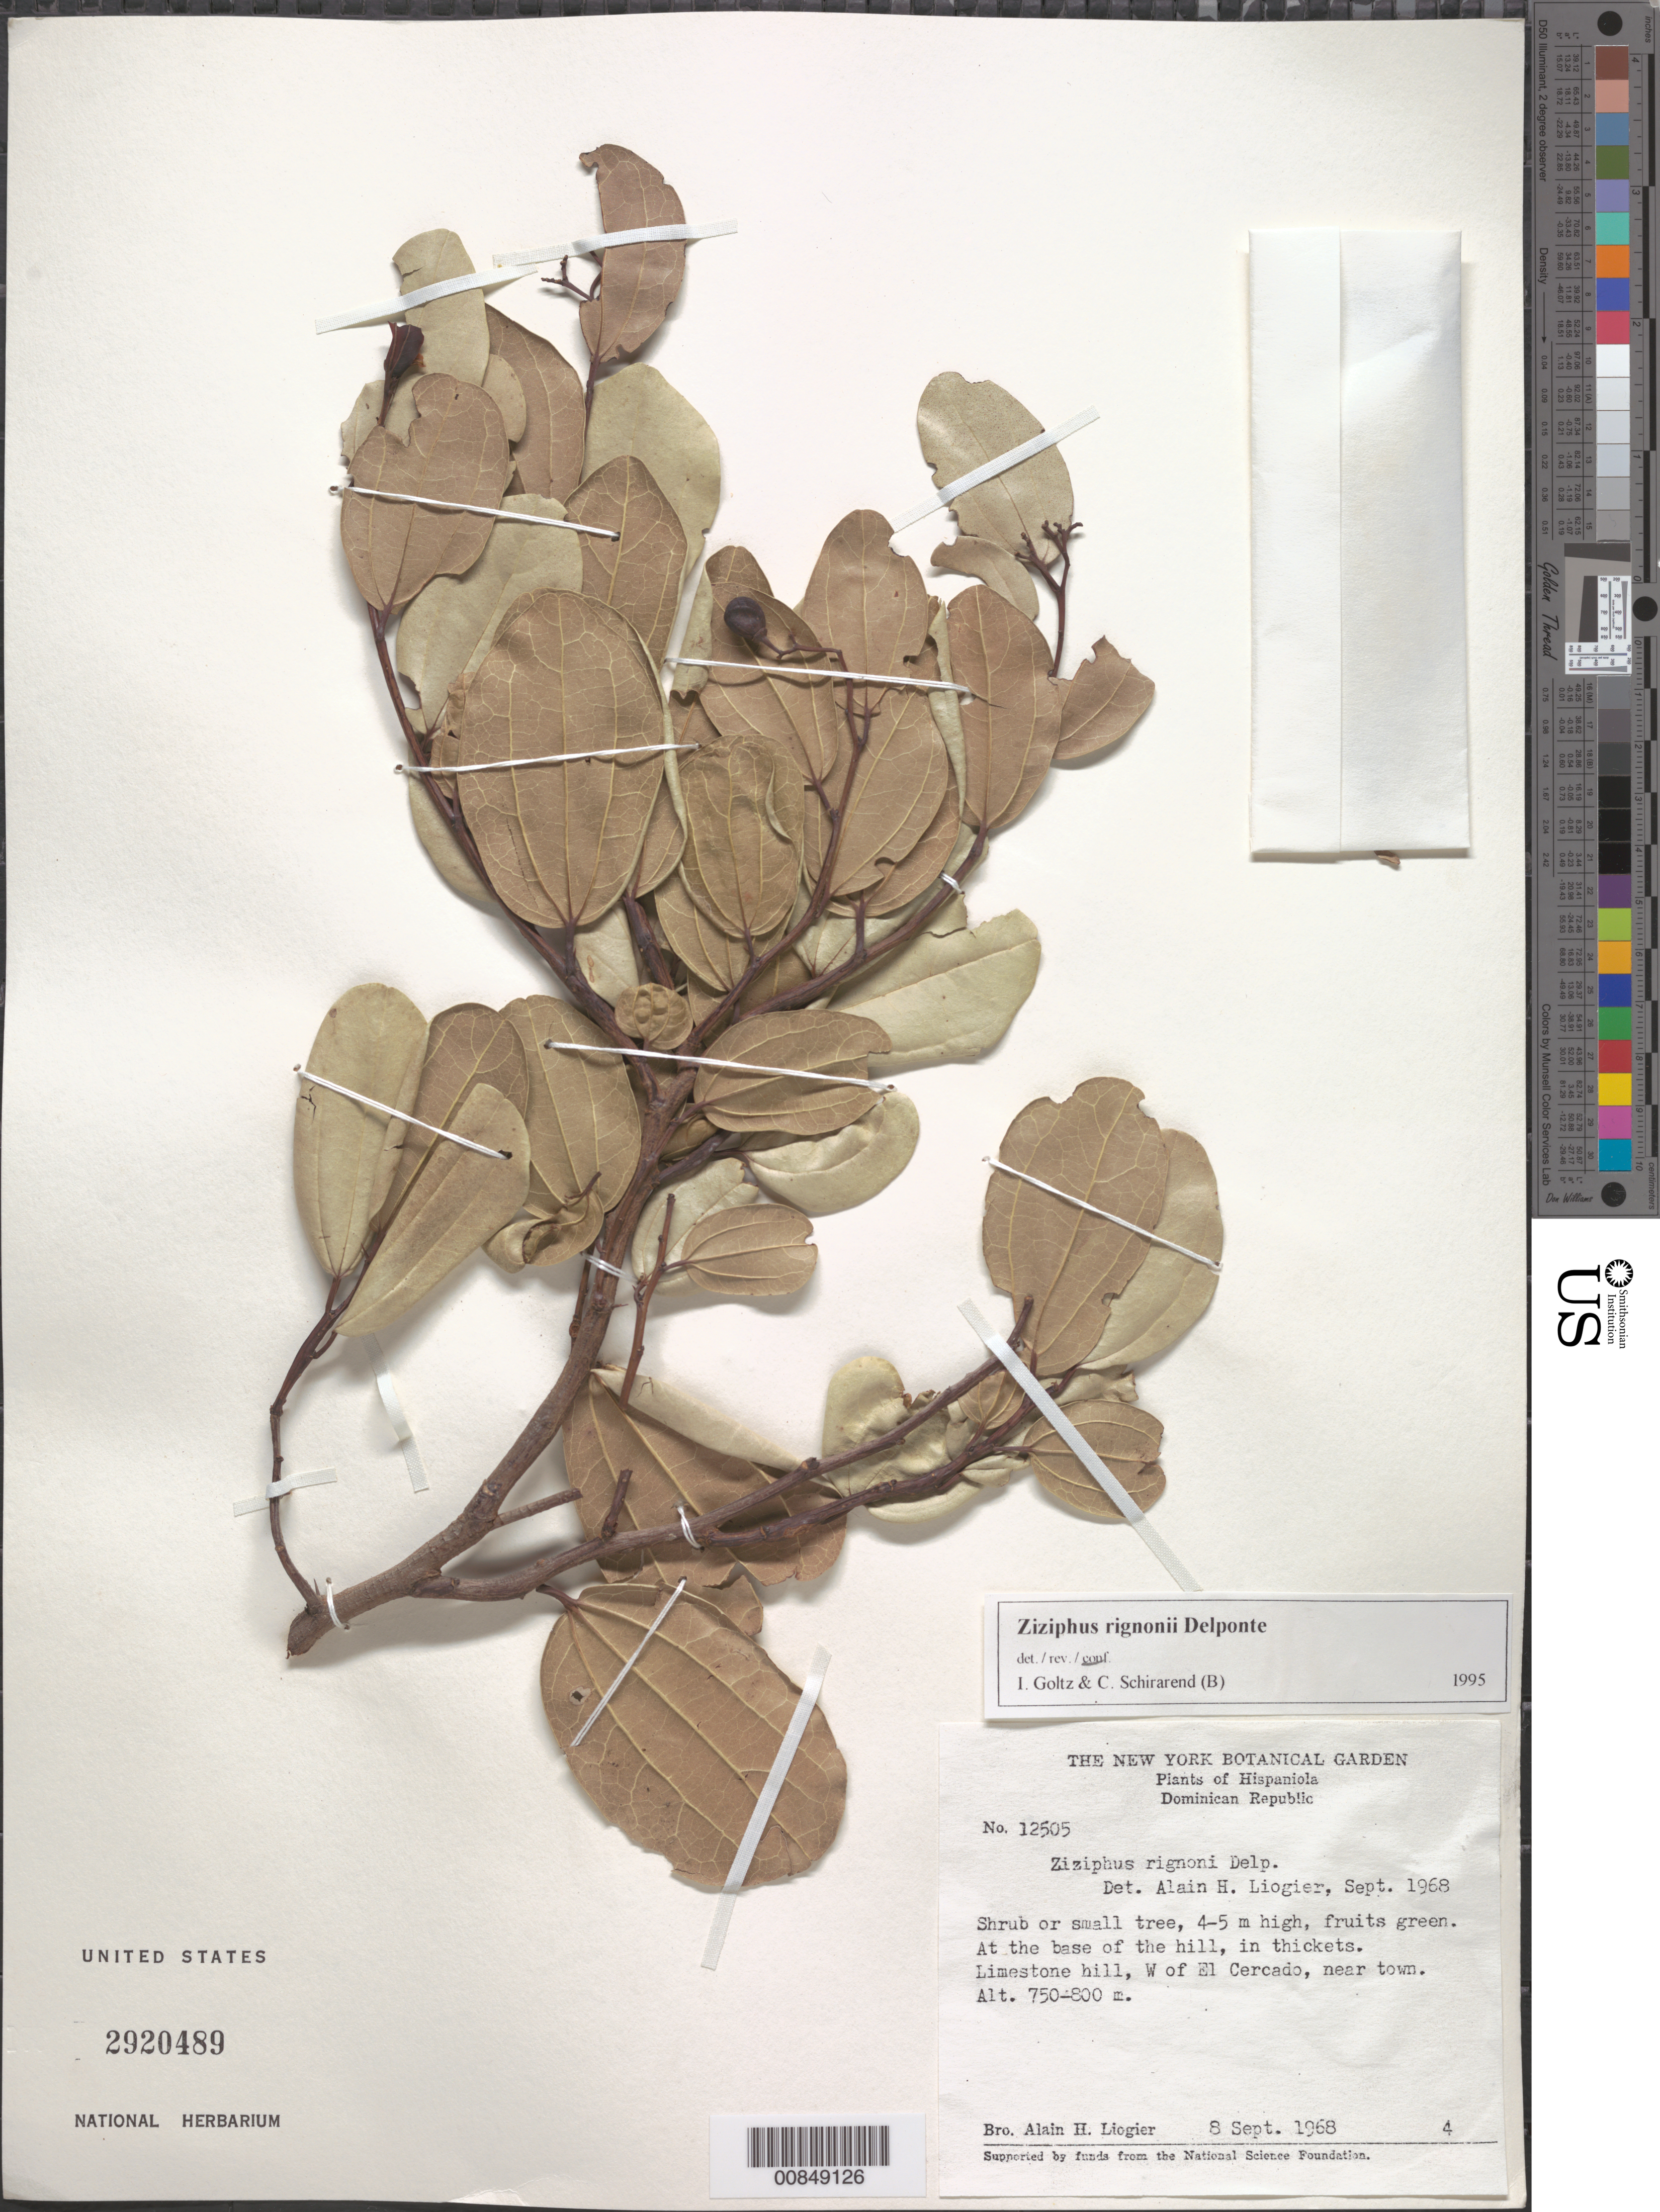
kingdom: Plantae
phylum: Tracheophyta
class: Magnoliopsida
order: Rosales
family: Rhamnaceae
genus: Sarcomphalus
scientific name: Sarcomphalus domingensis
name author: (Spreng.) Krug & Urb.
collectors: A. H. Liogier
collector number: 12505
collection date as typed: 08 Sep 1968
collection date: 1968-09-08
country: Dominican Republic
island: Hispaniola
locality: W of El Cercado, near town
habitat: At base of limestone hill in thickets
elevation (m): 750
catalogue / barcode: US 2920489